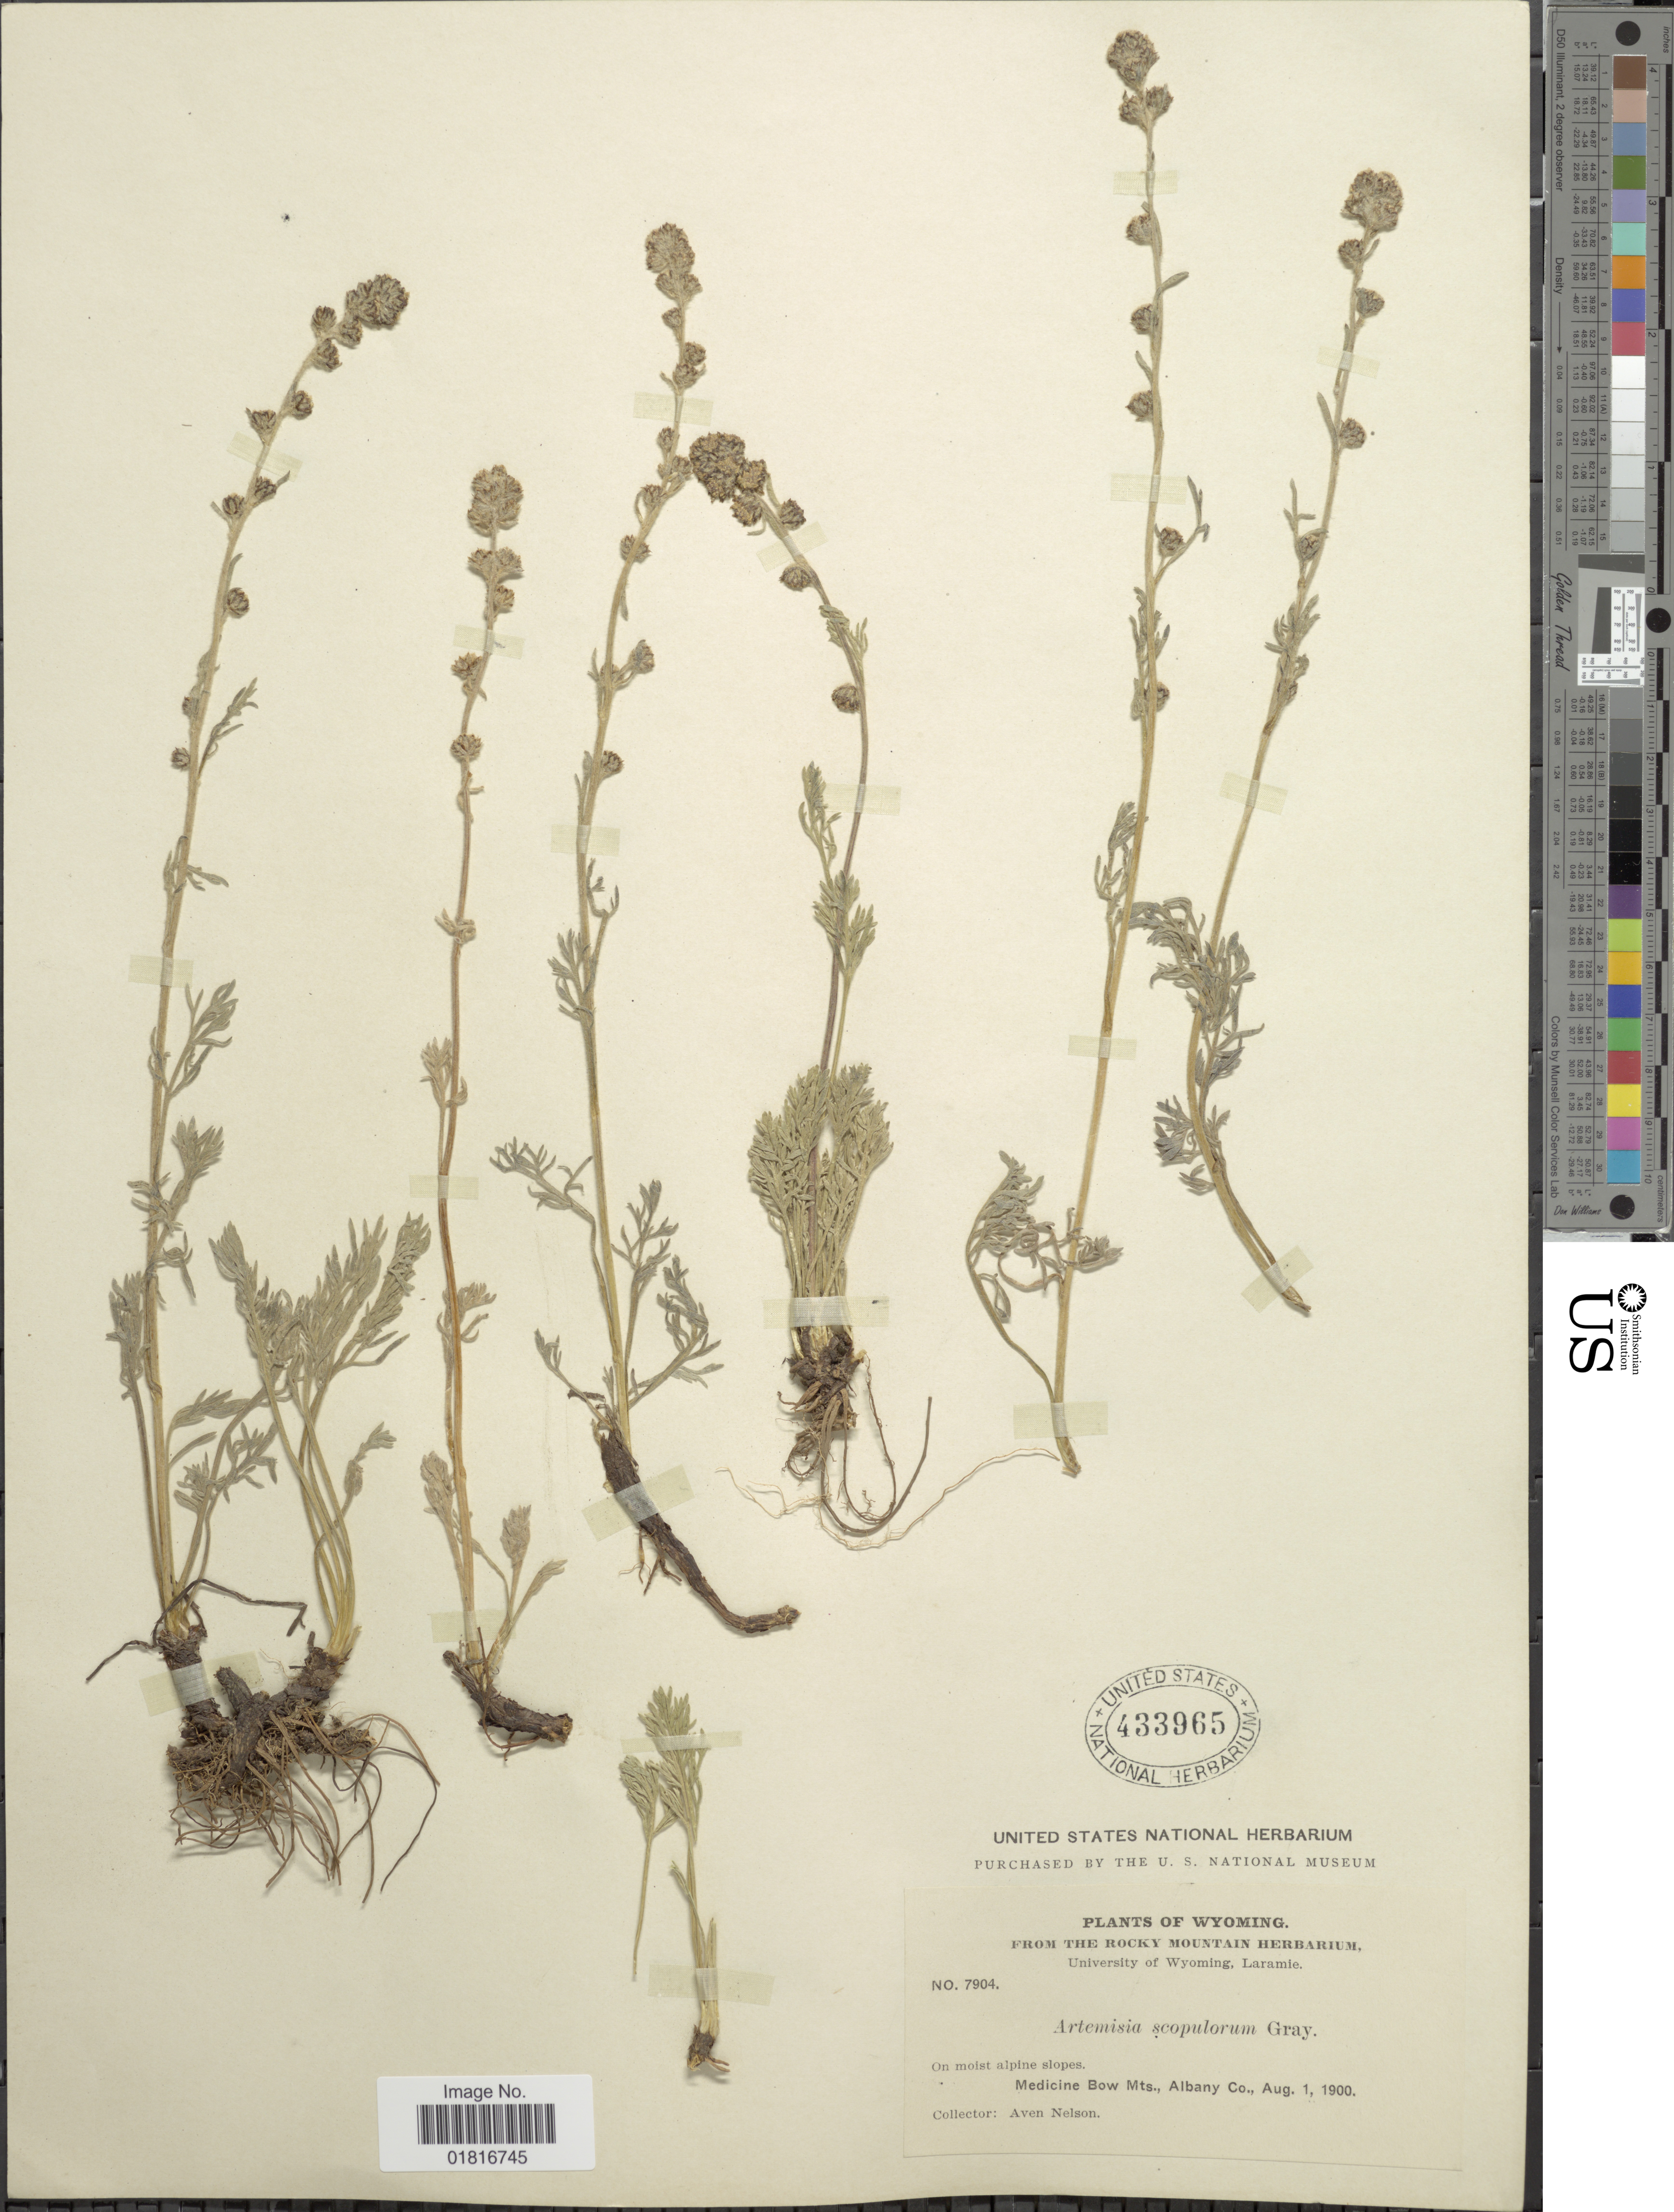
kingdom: Plantae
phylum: Tracheophyta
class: Magnoliopsida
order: Asterales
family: Asteraceae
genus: Artemisia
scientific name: Artemisia scopulorum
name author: A. Gray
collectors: A. Nelson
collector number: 7904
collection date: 1900-08-01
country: United States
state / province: Wyoming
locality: On moist alpine slopes, Medicine Bow Mts., Albany Co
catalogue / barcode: US 433965